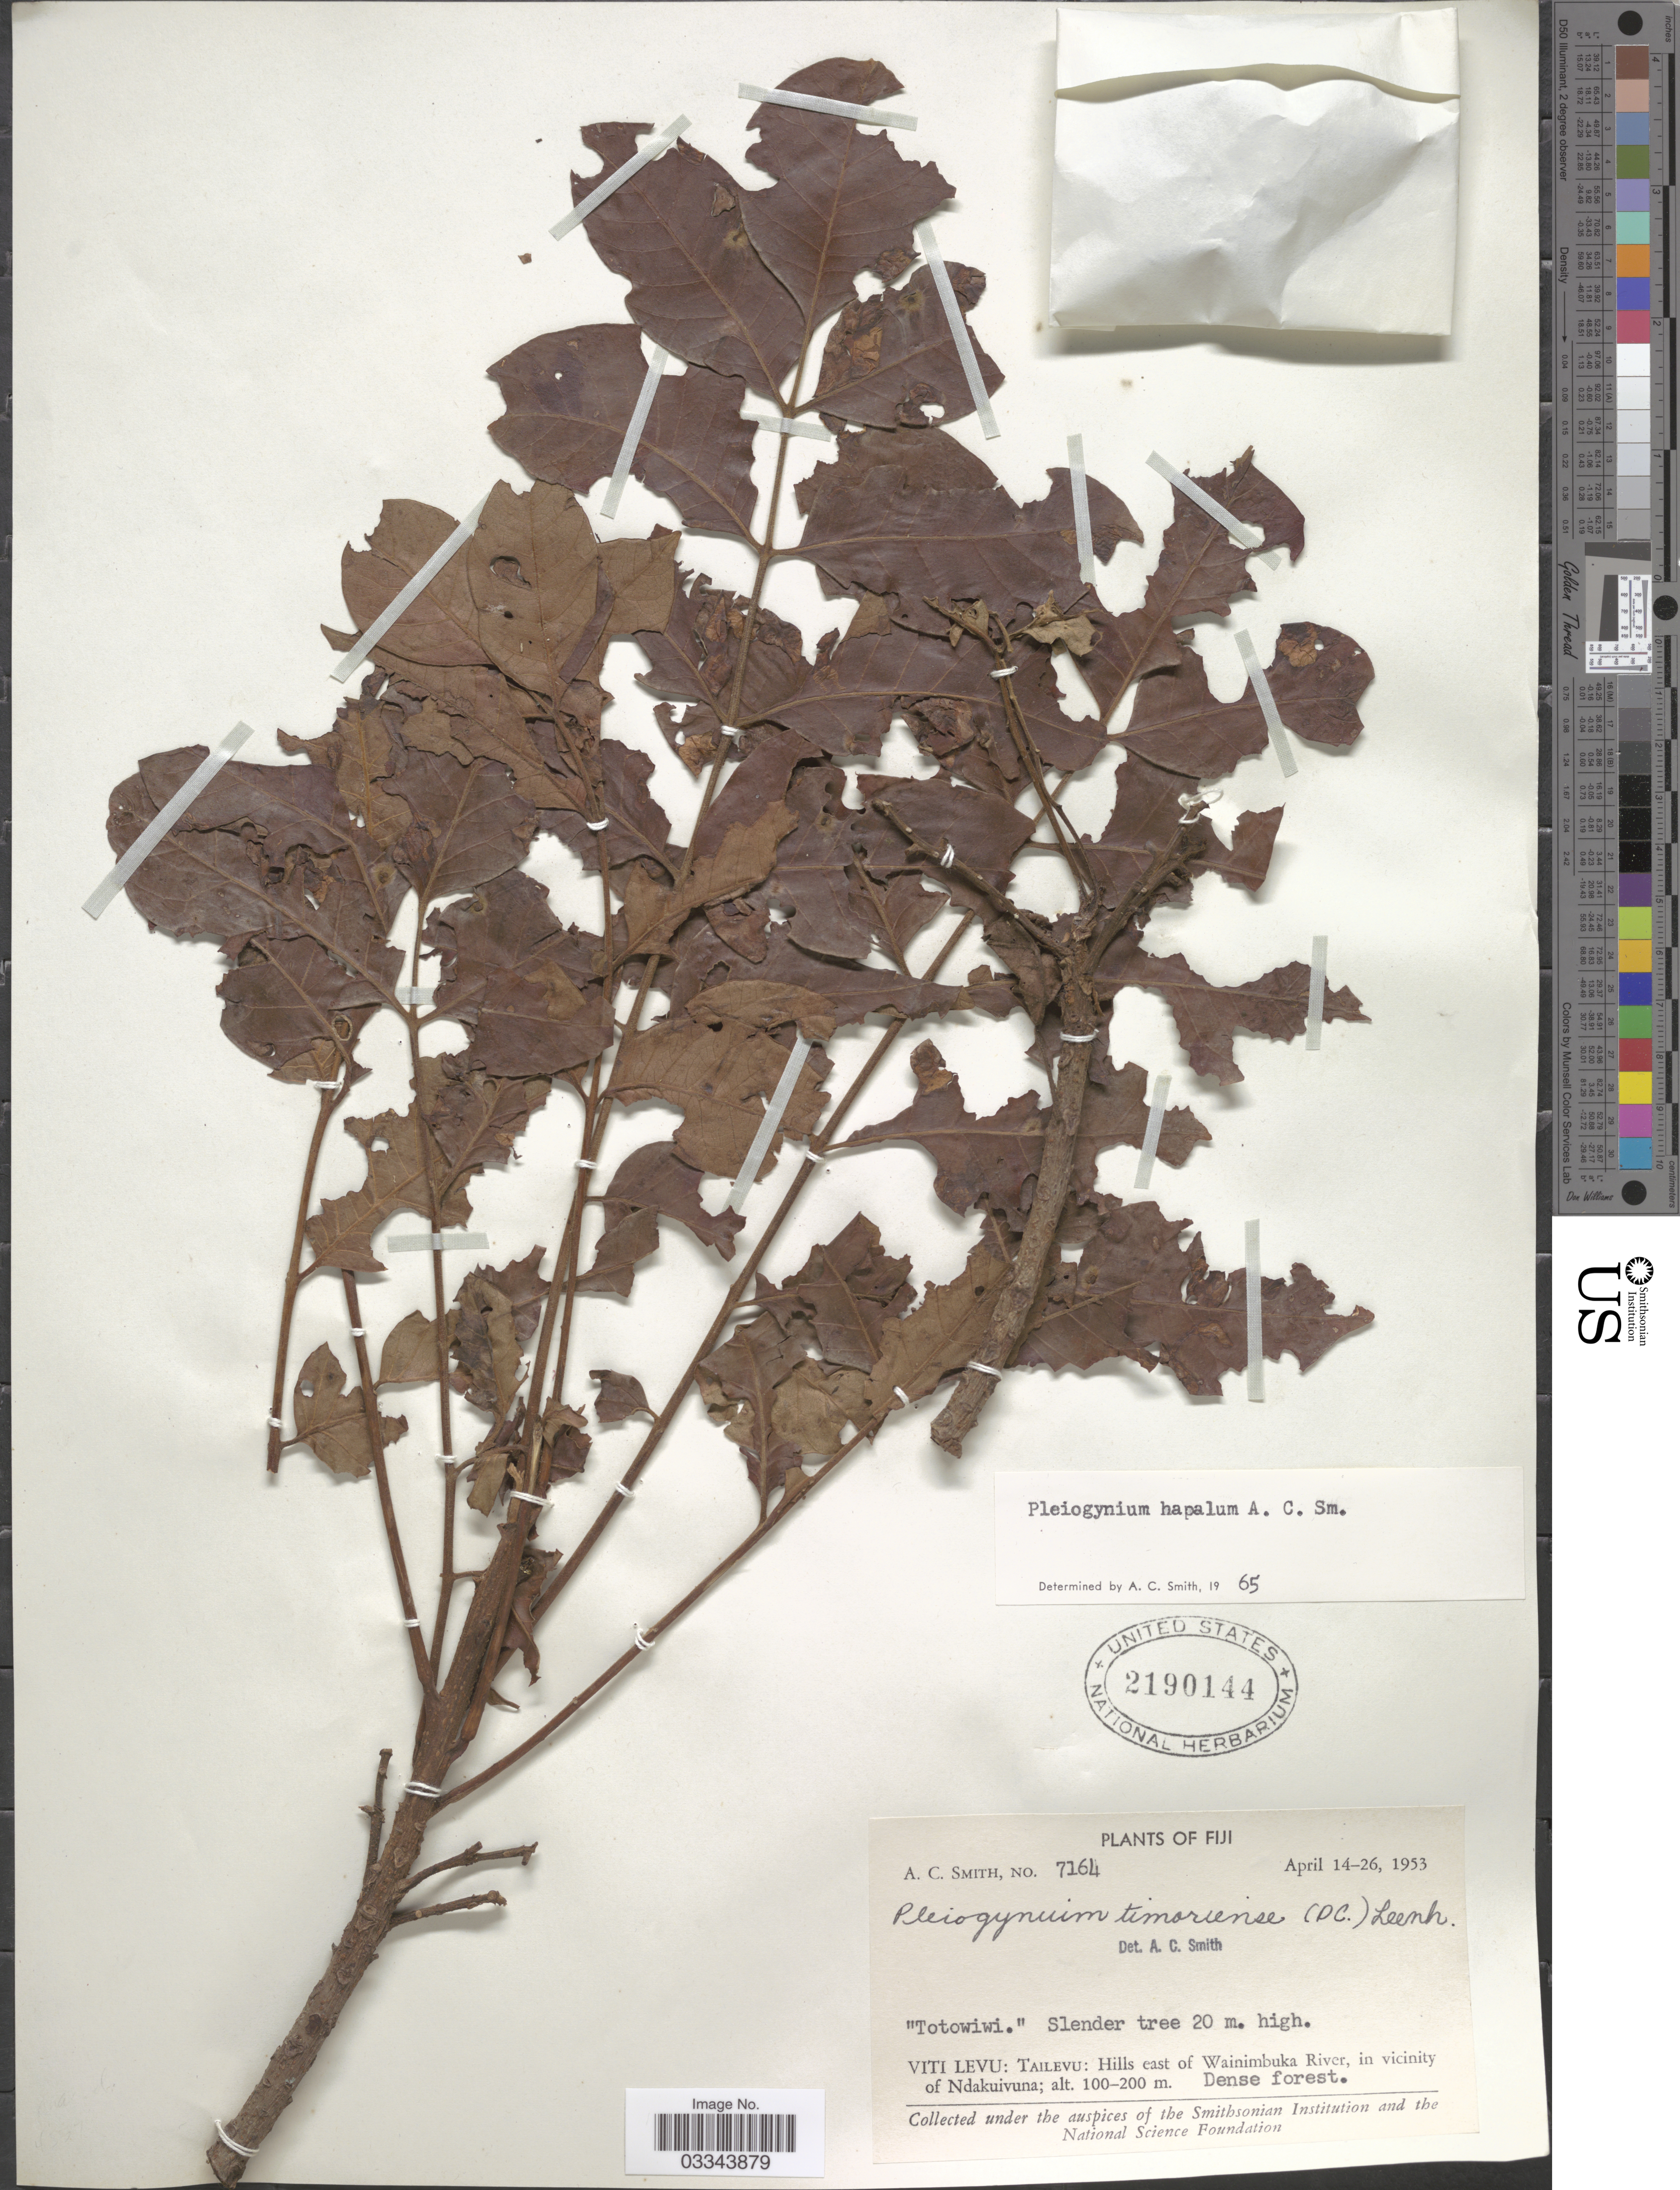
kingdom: Plantae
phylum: Tracheophyta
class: Magnoliopsida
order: Sapindales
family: Anacardiaceae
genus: Pleiogynium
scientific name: Pleiogynium hapalum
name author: A.C. Sm.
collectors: A. C. Smith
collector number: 7164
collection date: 1953-04-14/1953-04-26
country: Fiji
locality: Viti Levu: Tailevu: Hills east of Wainimbuka River, in vicinity of Ndakuivuna.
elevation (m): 100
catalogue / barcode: US 2190144